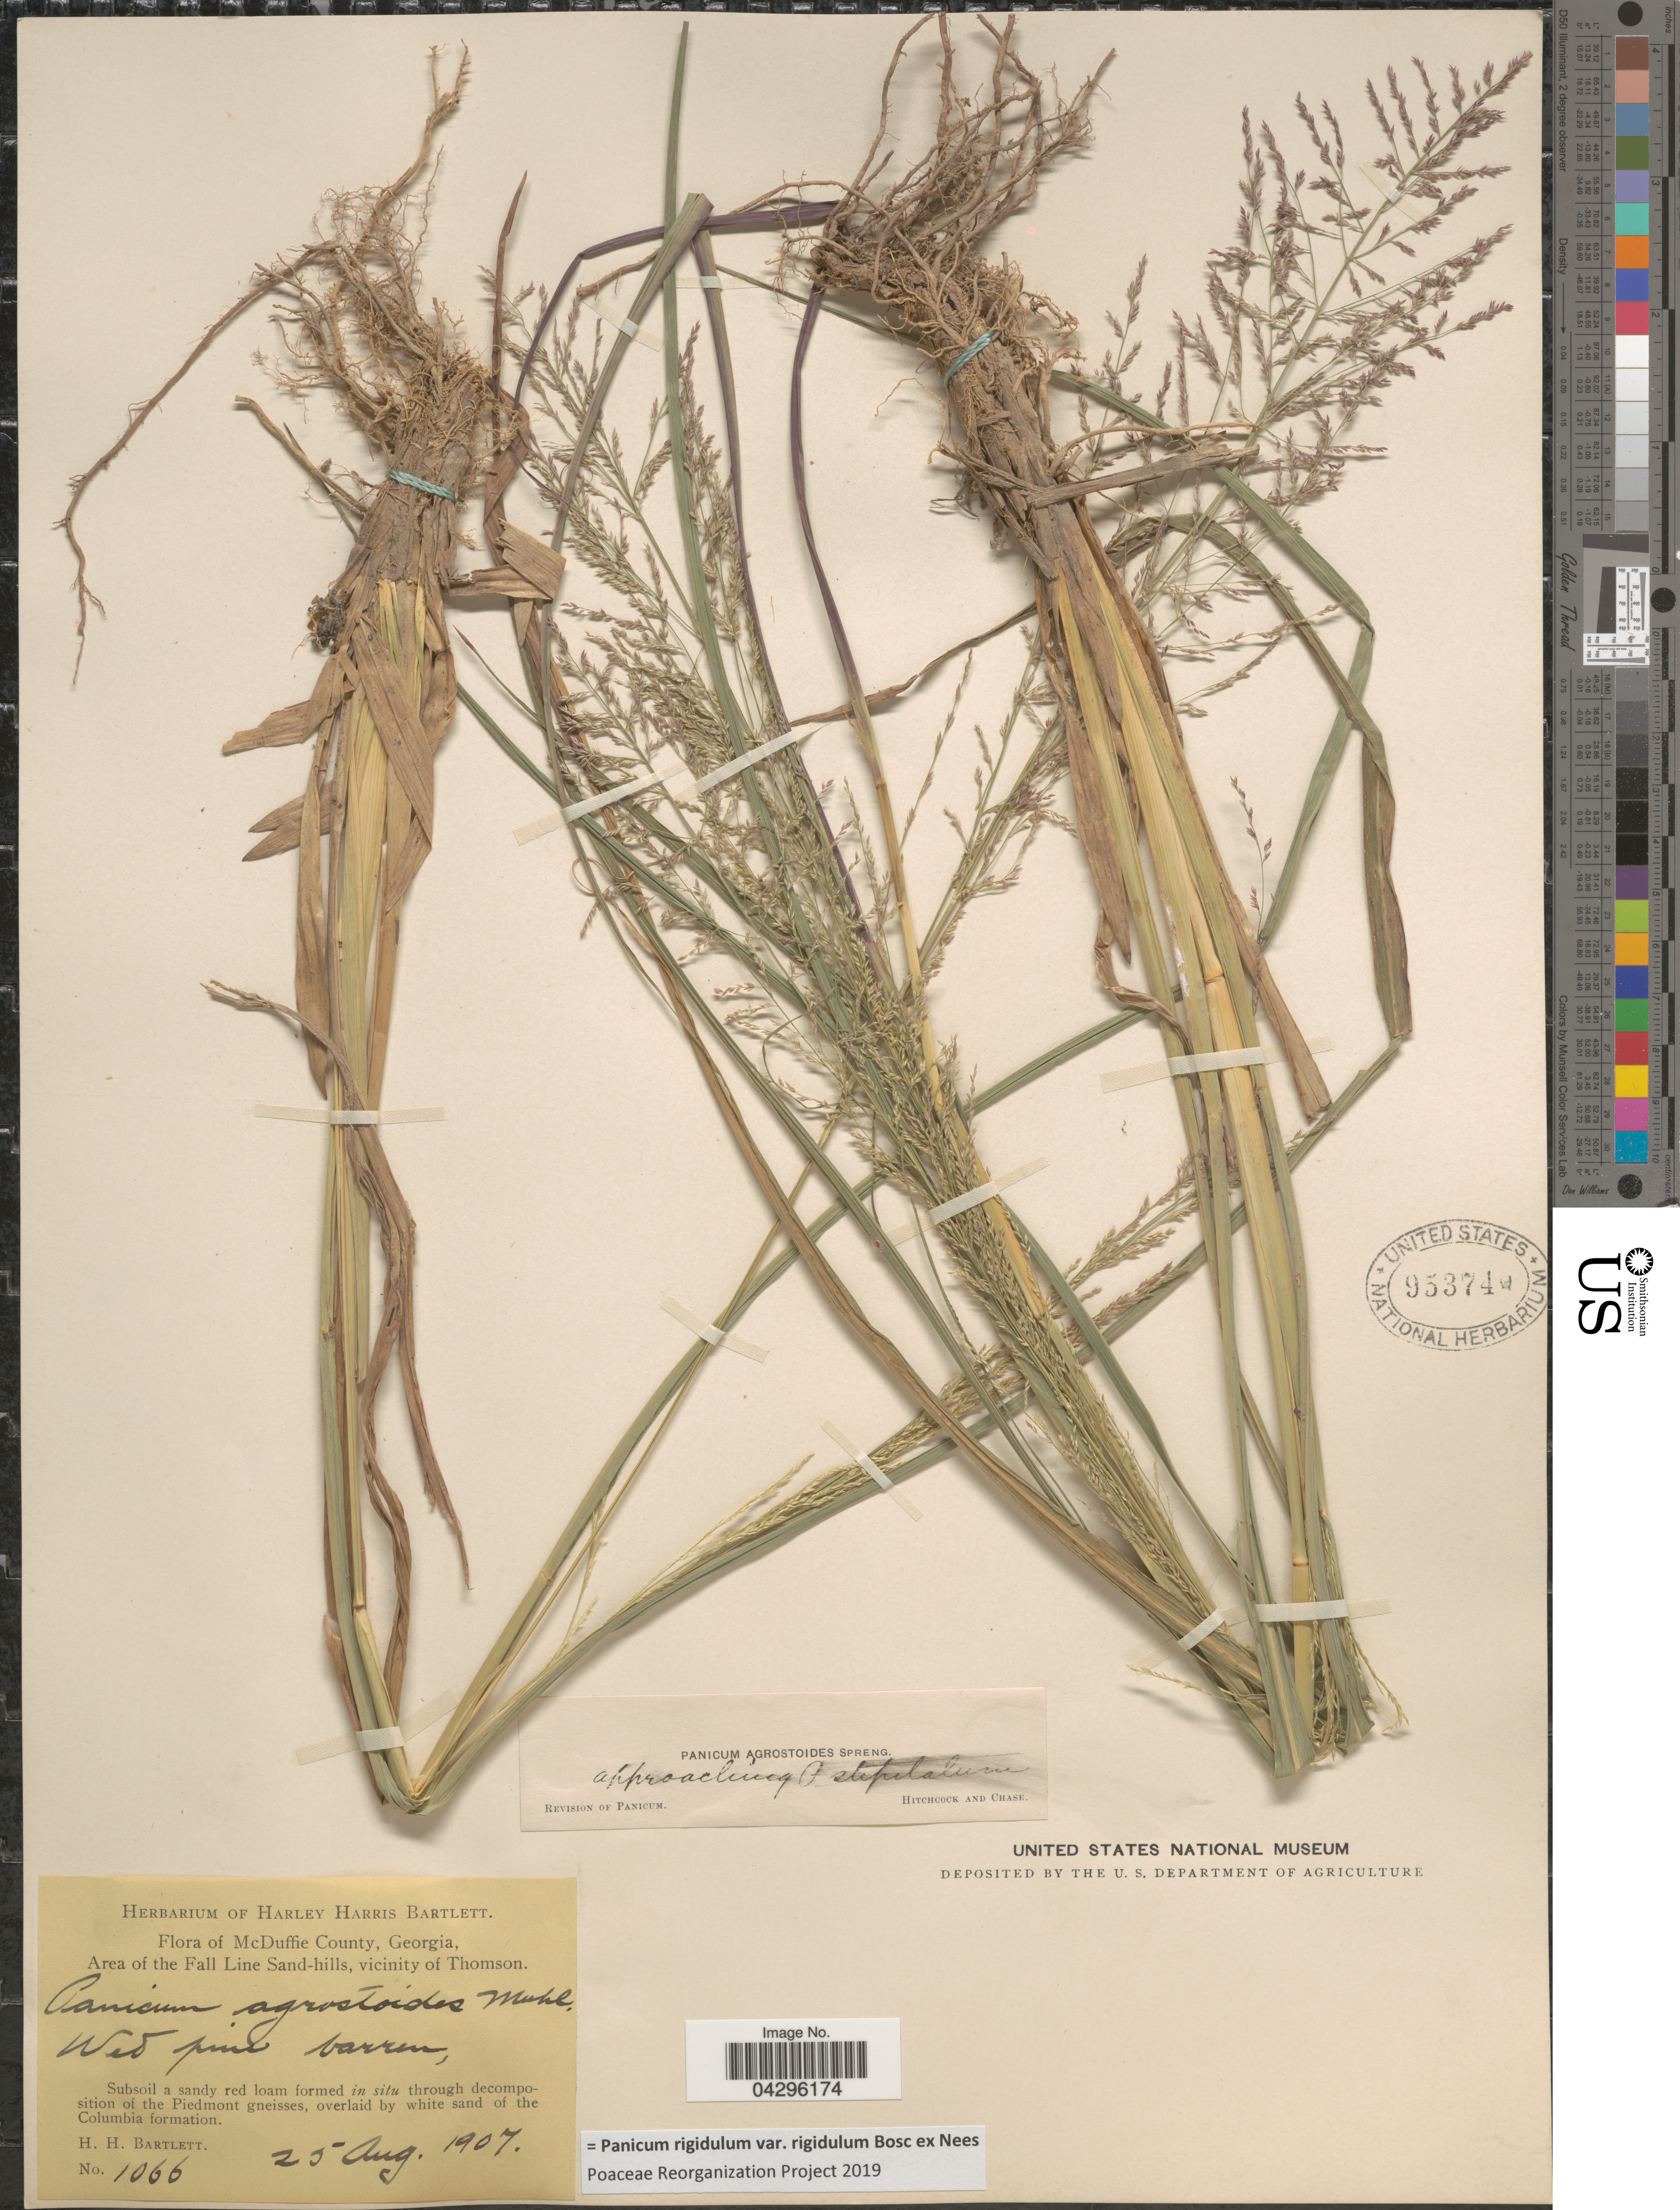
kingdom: Plantae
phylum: Tracheophyta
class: Liliopsida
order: Poales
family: Poaceae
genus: Panicum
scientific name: Panicum rigidulum var. rigidulum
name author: Bosc ex Nees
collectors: H. H. Bartlett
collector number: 1066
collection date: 1907-08-25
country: United States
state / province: Georgia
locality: McDuffie County, Area of the Fall Line Sand-hills, vicinity of Thomson. Wet pine barren. Columbia formation.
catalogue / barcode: US 953740